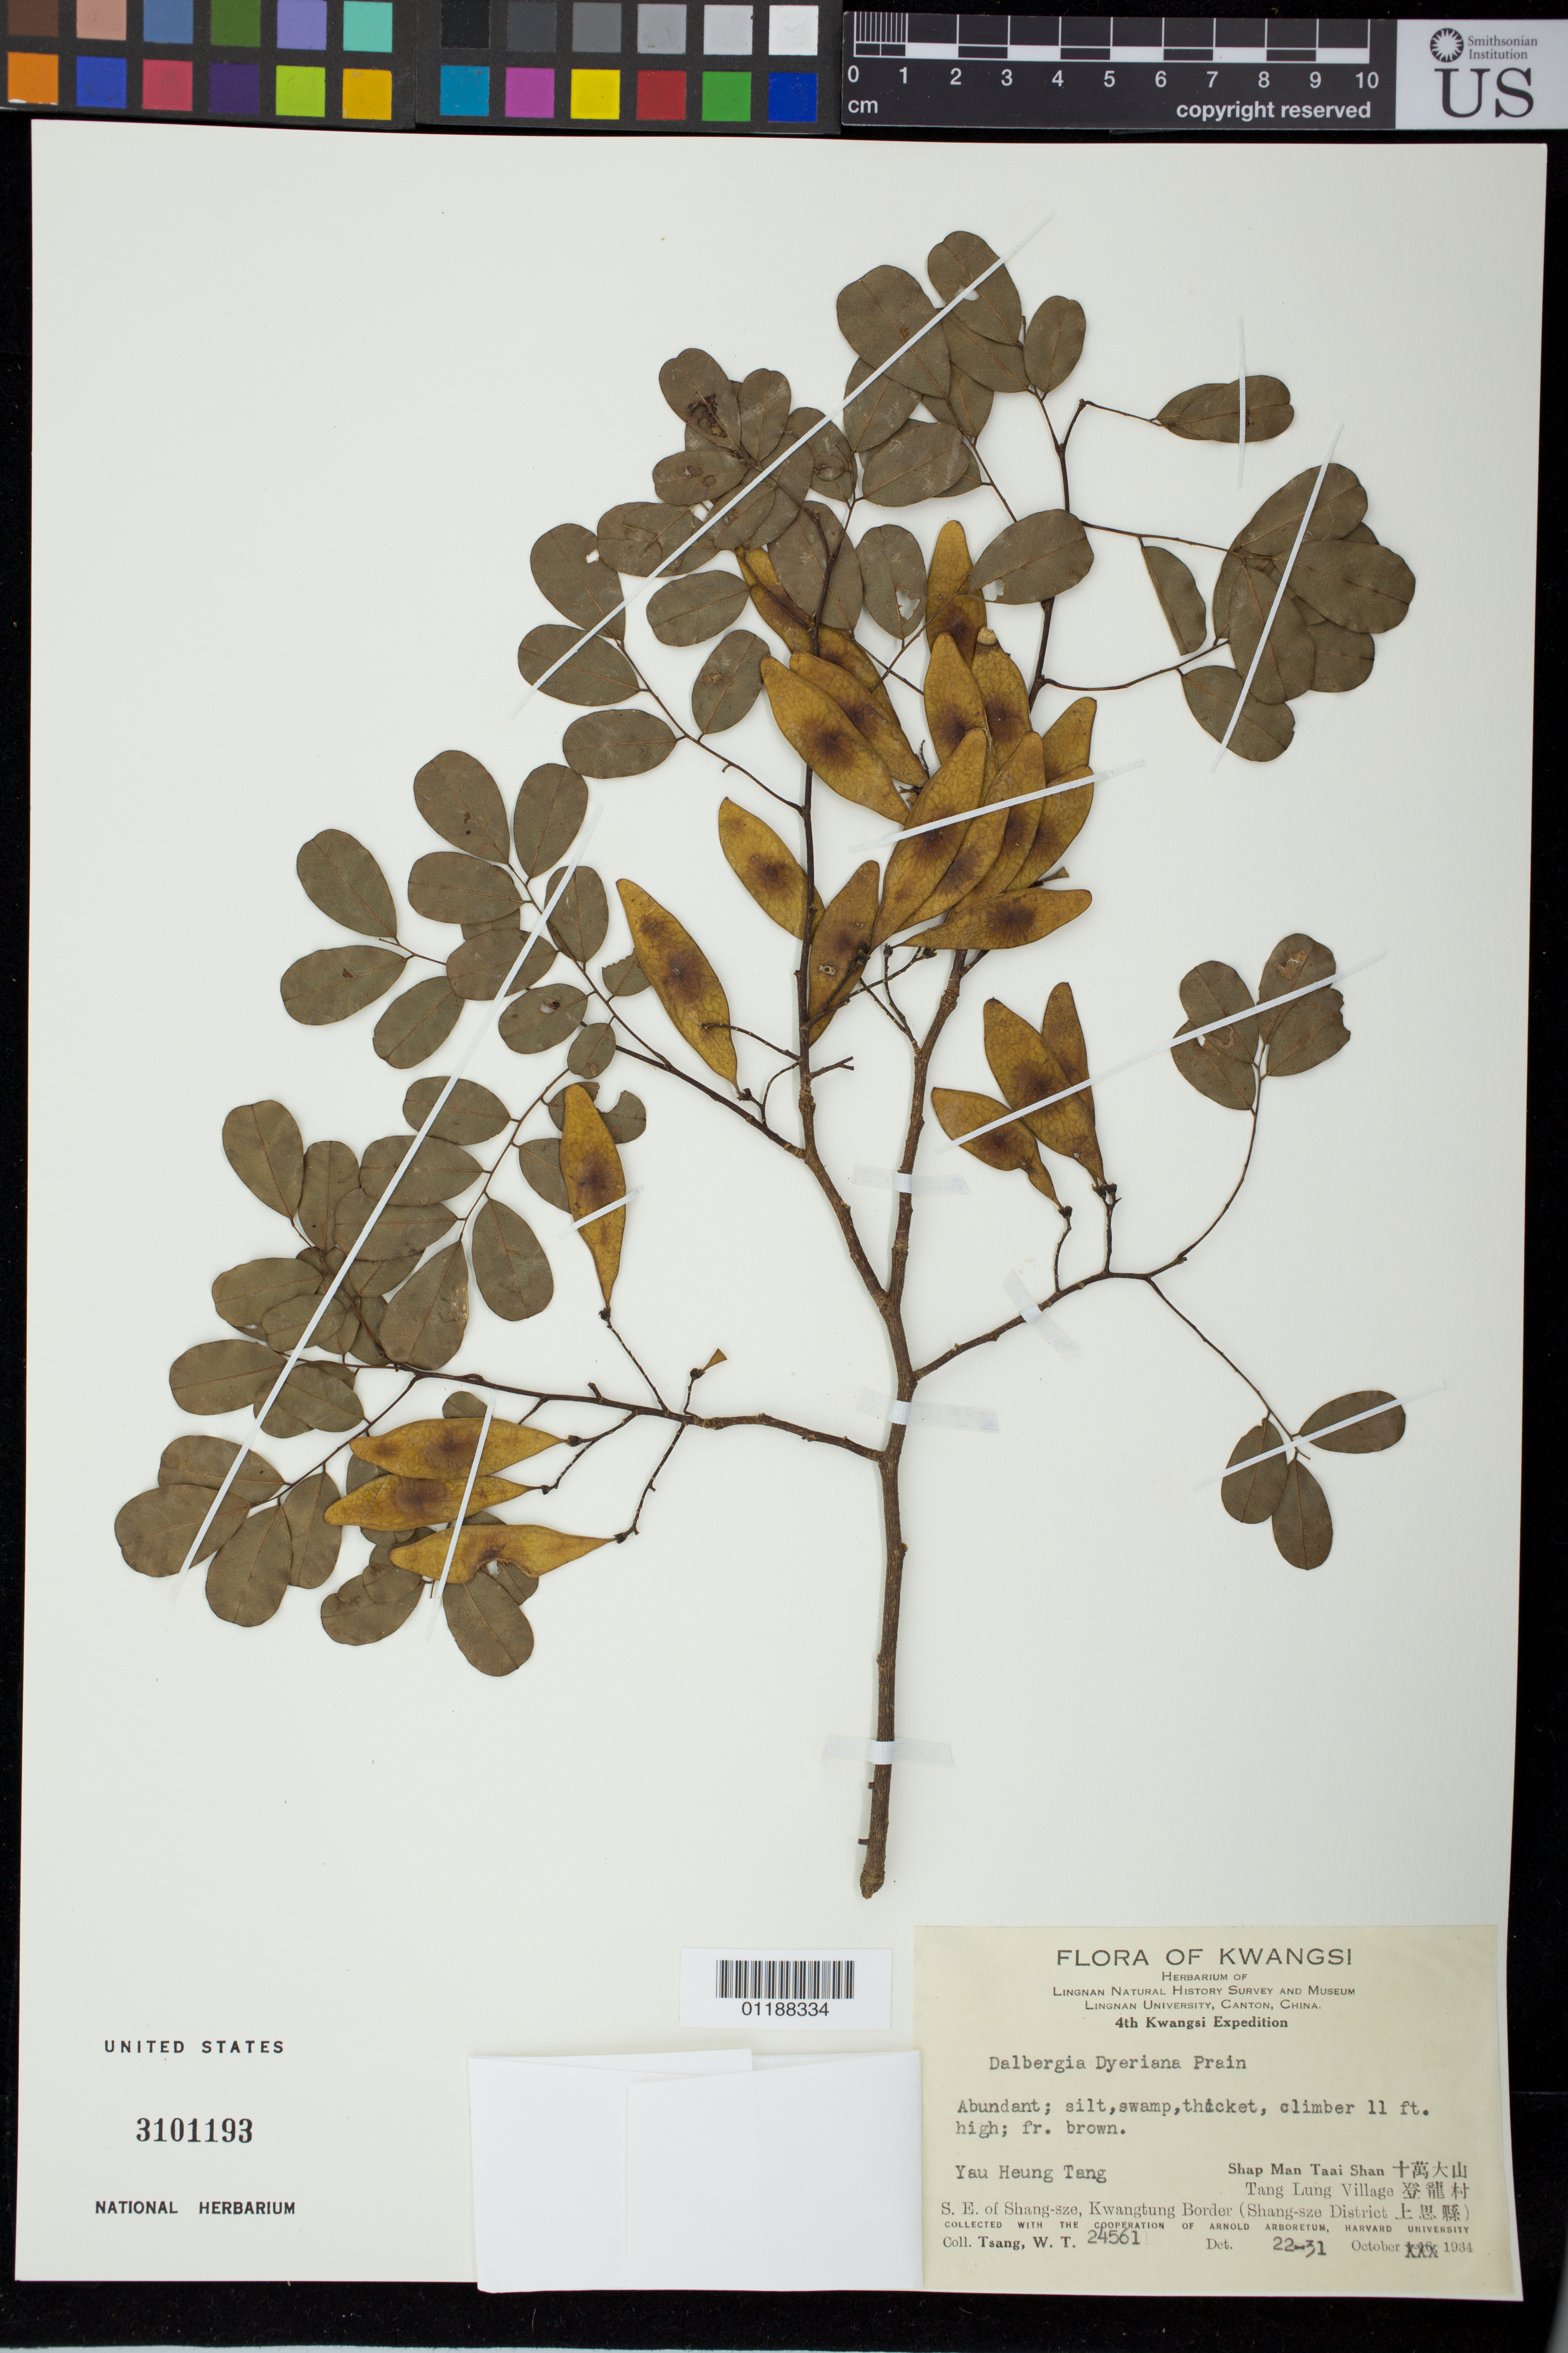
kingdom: Plantae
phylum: Tracheophyta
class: Magnoliopsida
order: Fabales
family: Fabaceae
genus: Dalbergia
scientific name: Dalbergia dyeriana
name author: B. Harms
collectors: W. T. Tsang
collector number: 24561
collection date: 1934-10-22/1934-10-31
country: China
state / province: Hebei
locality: Yau Heung Tang, Shap Man Taai Shan. Tang Lung Village. S.E. of Shang-sze, Kwangtung Border (Shang-sze District).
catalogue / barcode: US 3101193